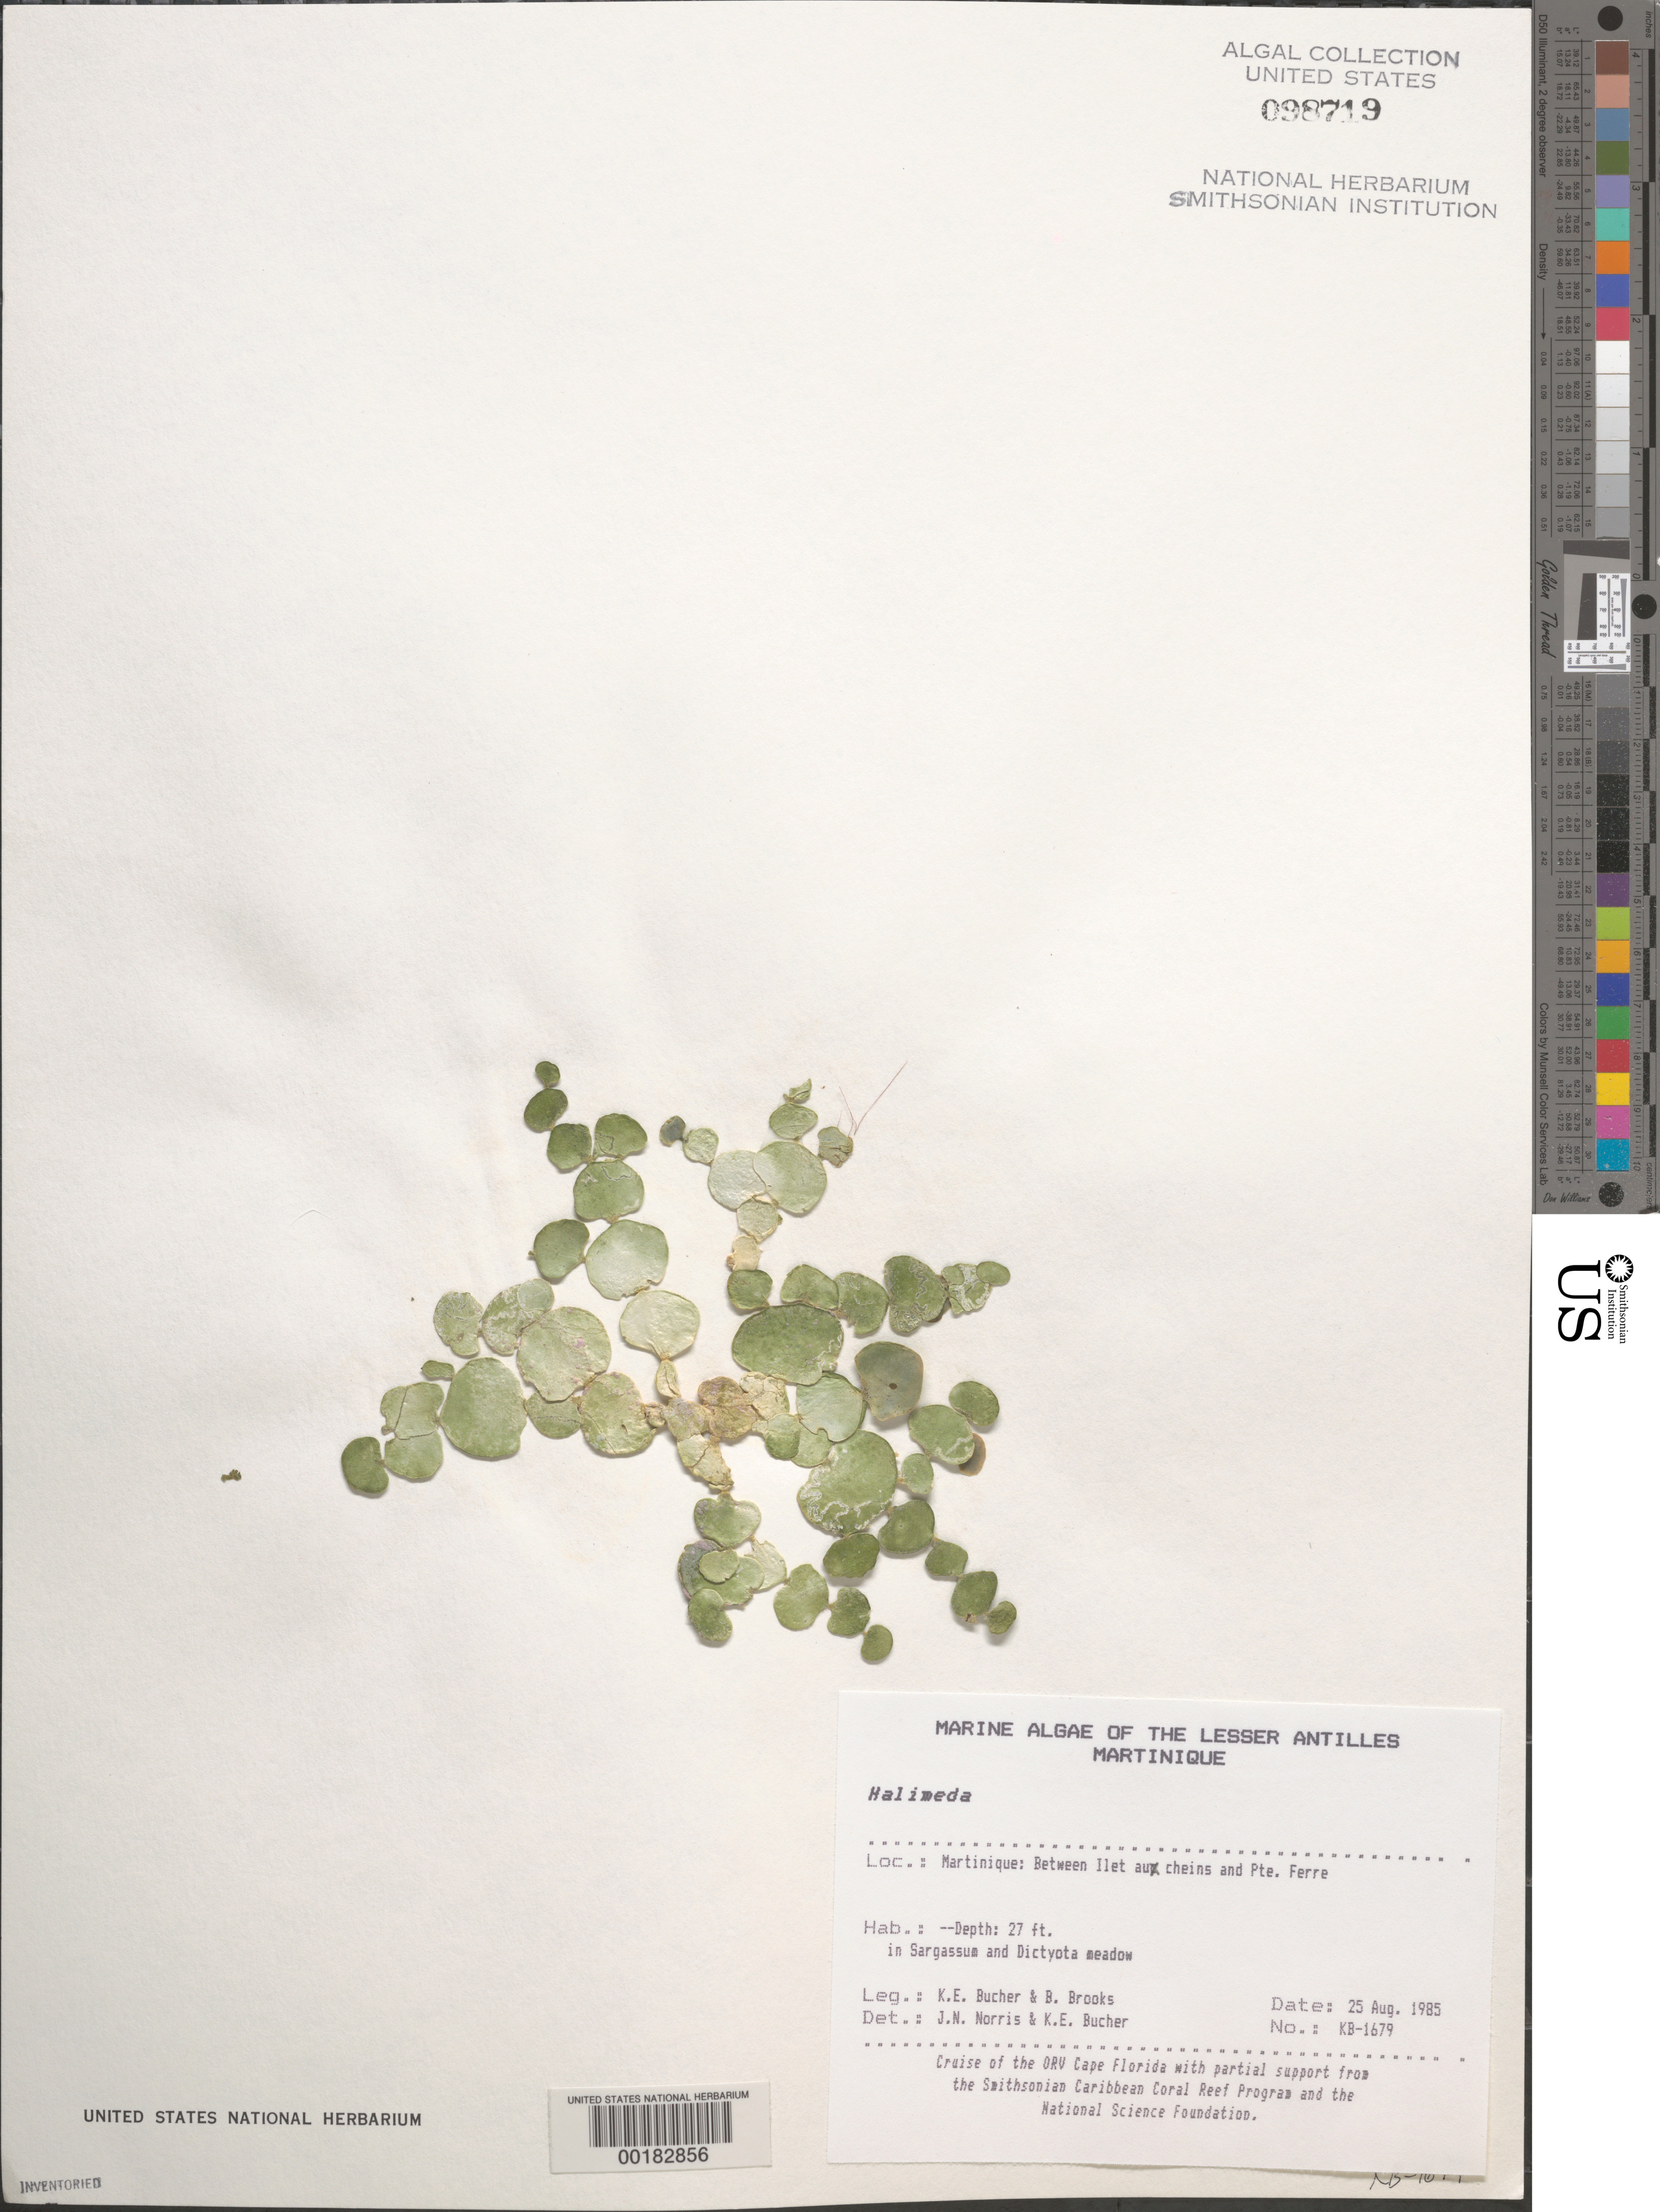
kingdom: Plantae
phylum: Chlorophyta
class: Ulvophyceae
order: Bryopsidales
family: Halimedaceae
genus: Halimeda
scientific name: Halimeda sp.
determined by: Norris, J. N.; Bucher, K. E.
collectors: K. E. Bucher & B. Brooks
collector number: Kb-1679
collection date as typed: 25 Aug 1985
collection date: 1985-08-25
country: Martinique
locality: Between Ilet aux Cheins and Pointe Ferre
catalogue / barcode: US 98719